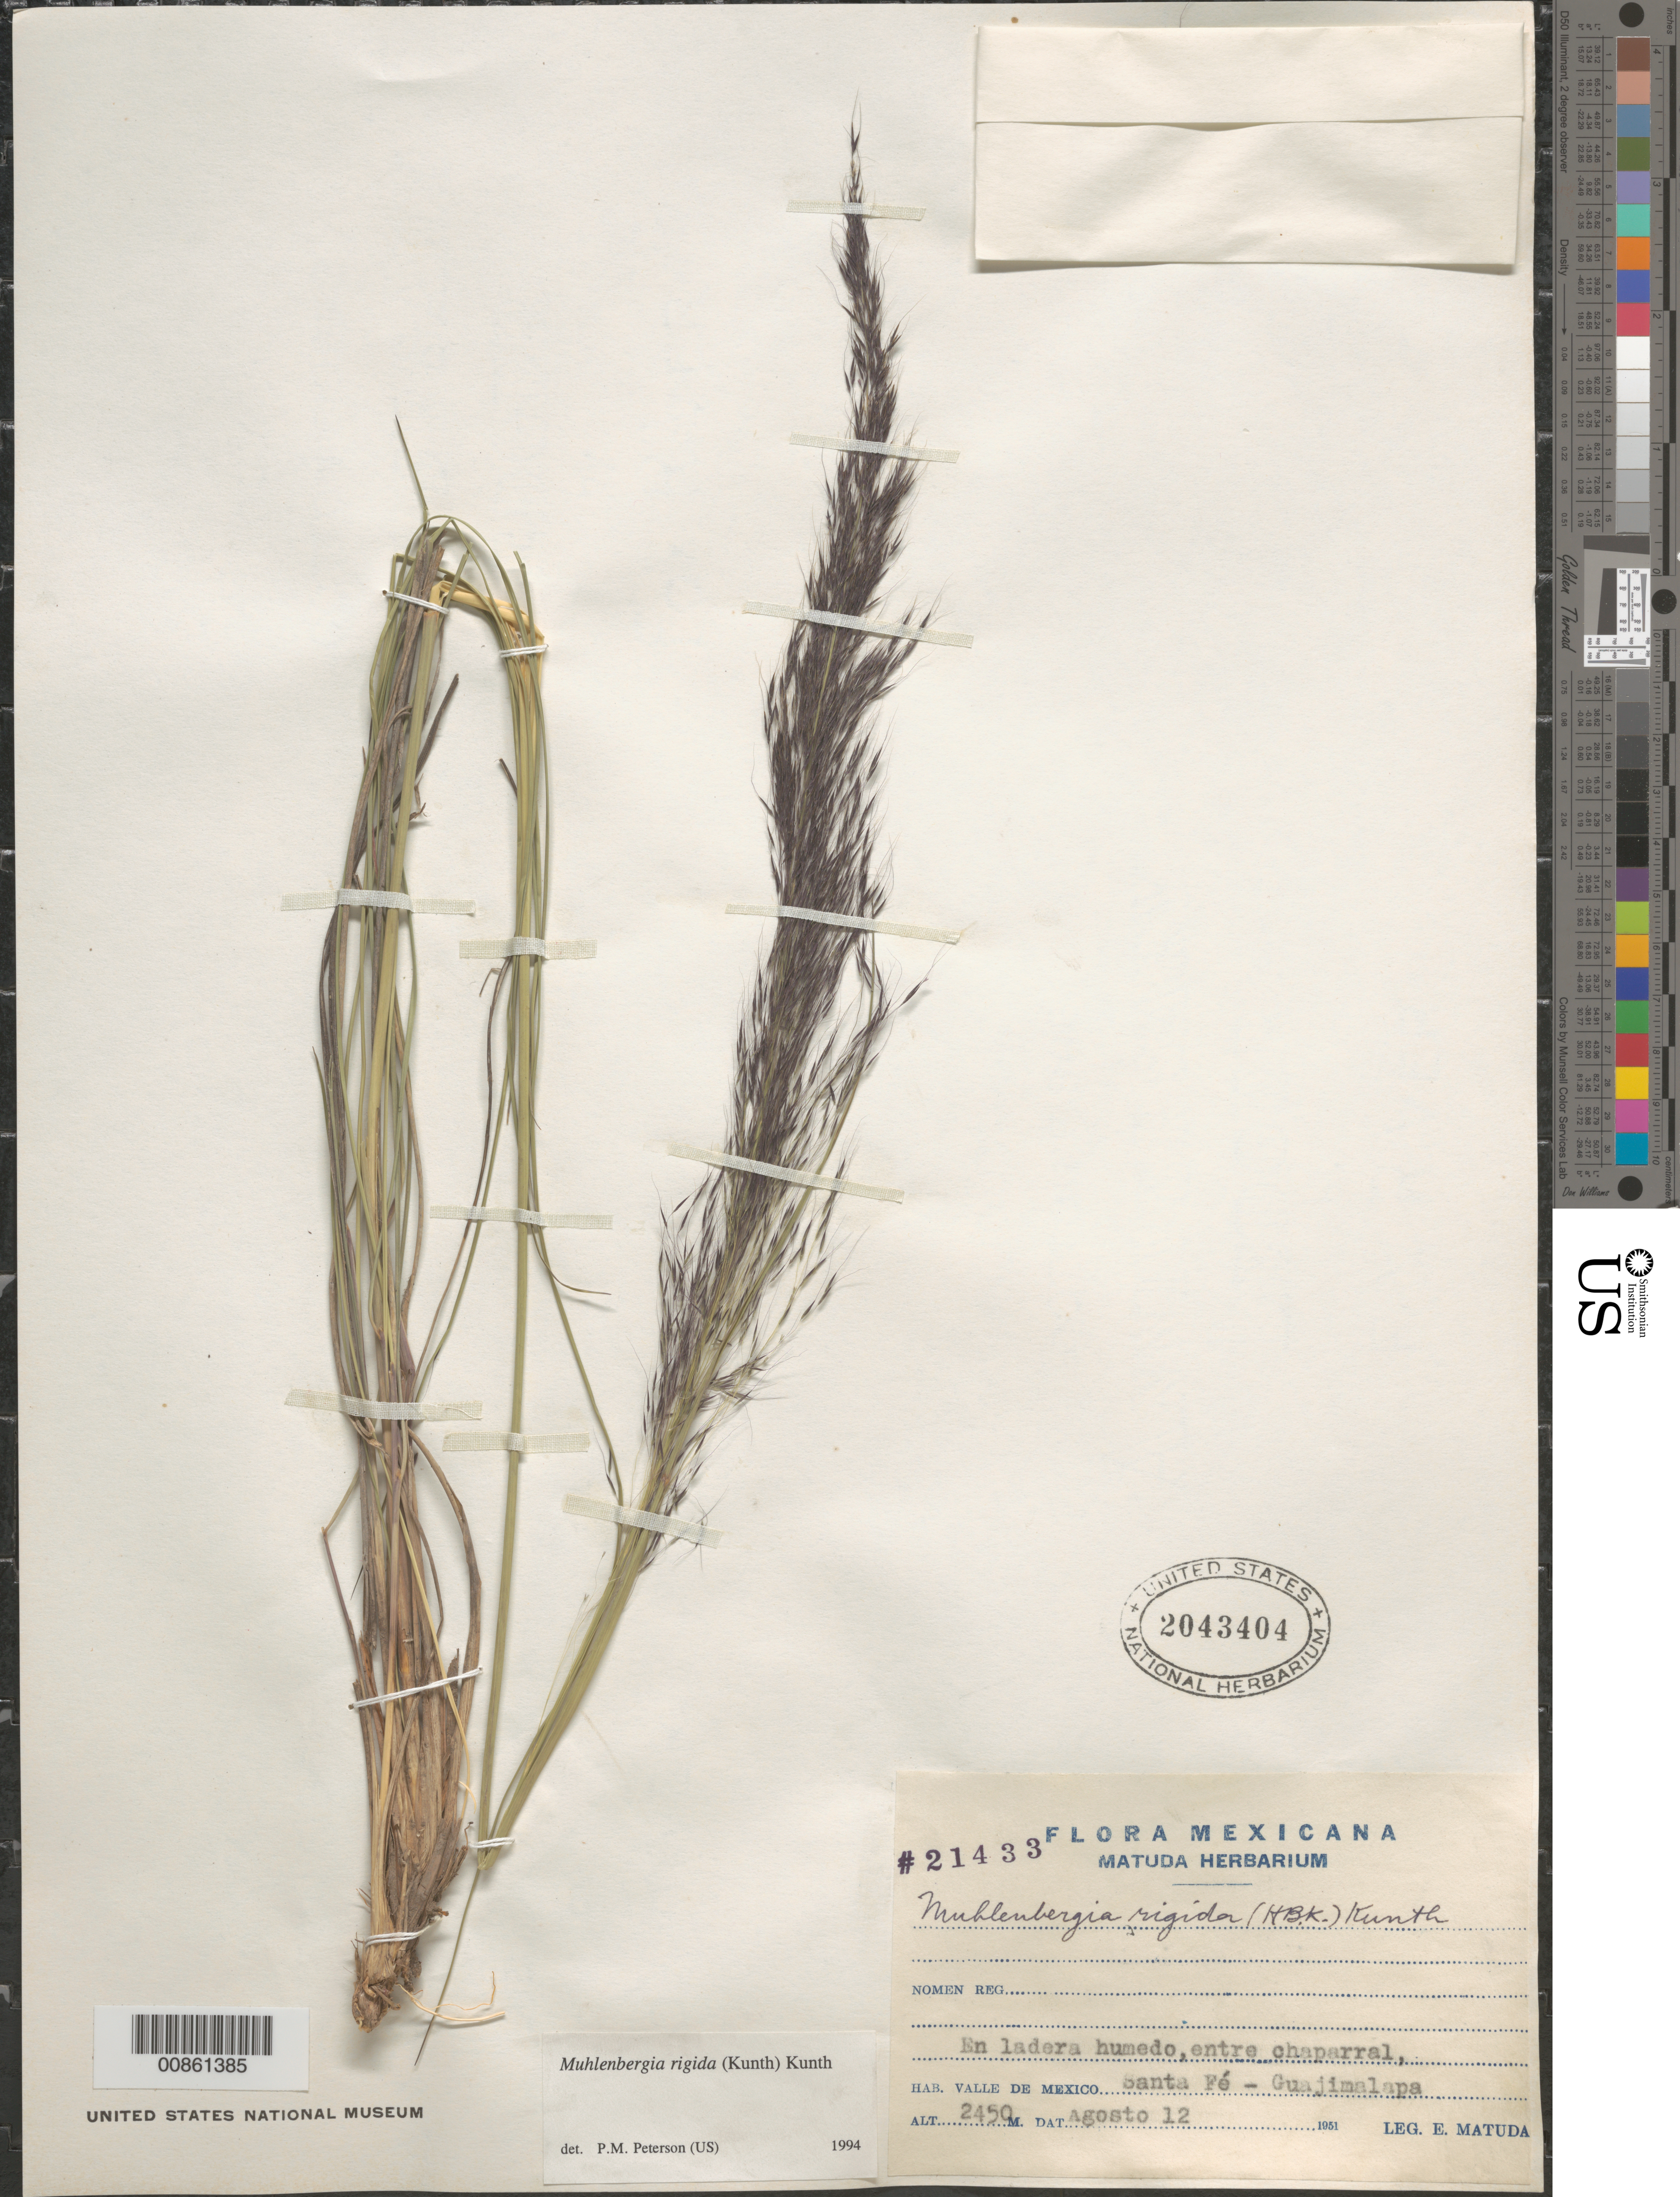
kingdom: Plantae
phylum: Tracheophyta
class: Liliopsida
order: Poales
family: Poaceae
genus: Muhlenbergia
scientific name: Muhlenbergia rigida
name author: (Kunth) Kunth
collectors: E. Matuda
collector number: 21433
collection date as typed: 12 Aug 1951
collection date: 1951-08-12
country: Mexico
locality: Sta. Fe, Cuajimalpa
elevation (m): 2450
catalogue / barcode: US 2043404